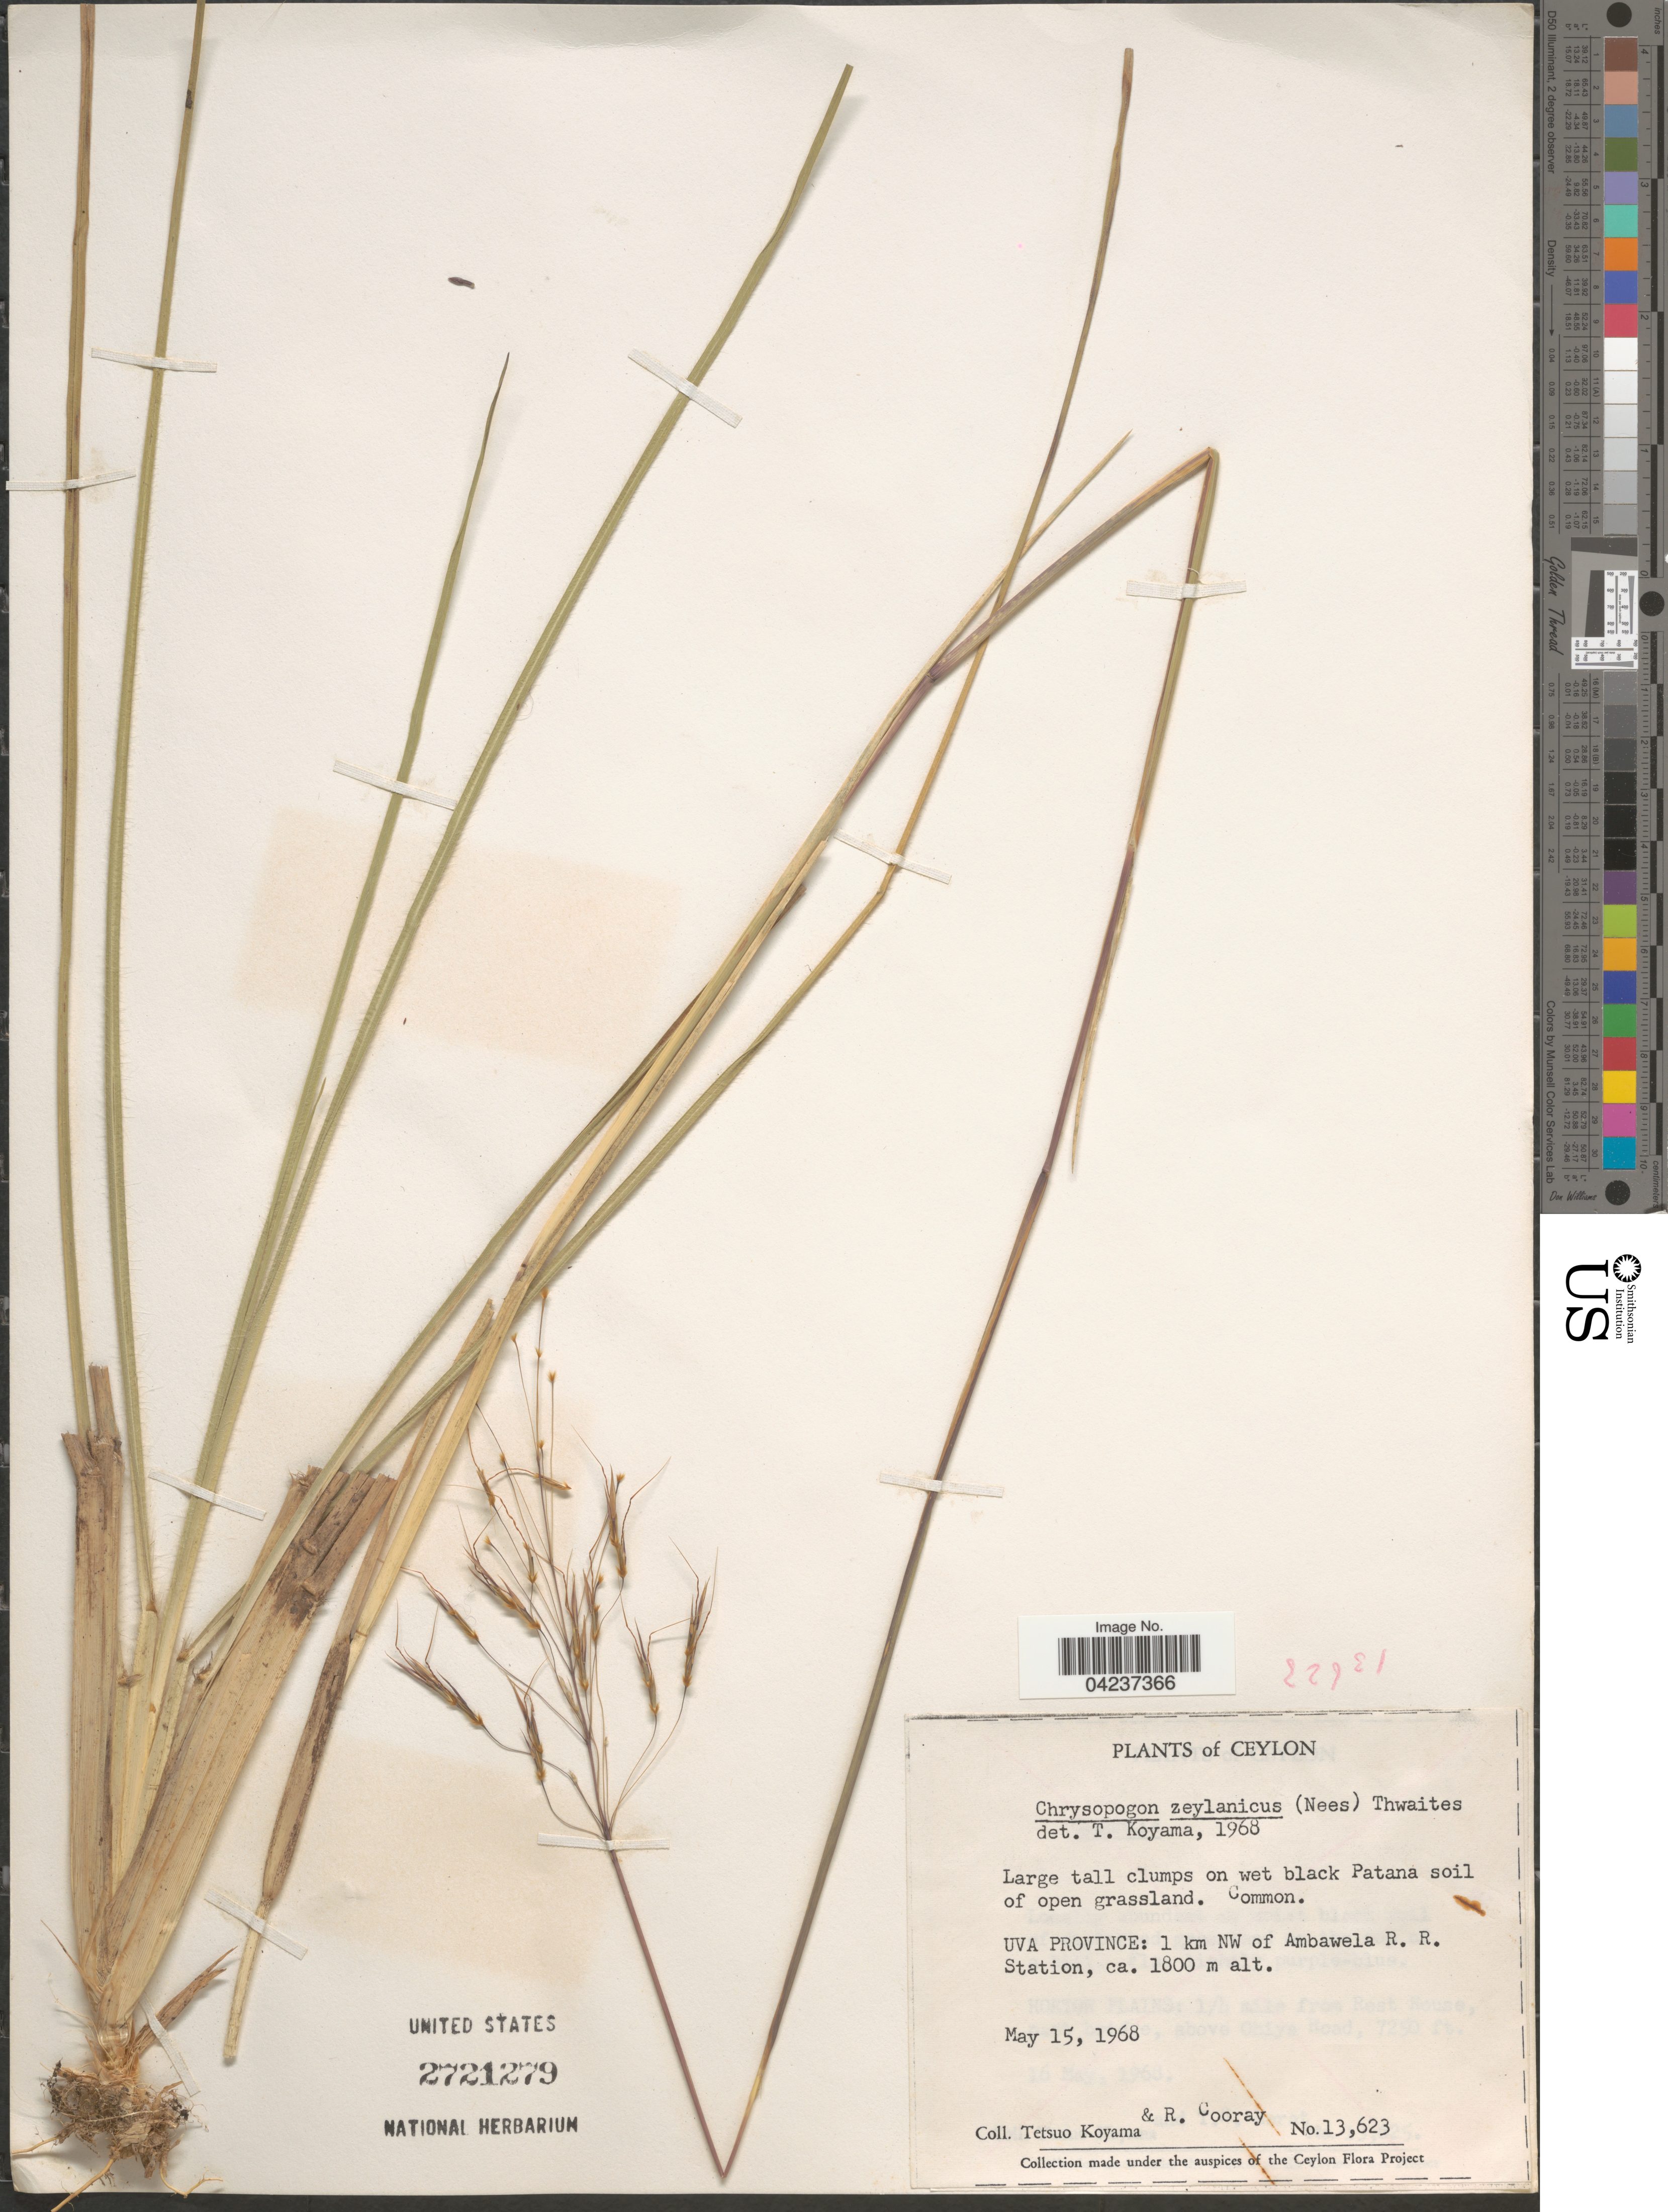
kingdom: Plantae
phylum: Tracheophyta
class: Liliopsida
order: Poales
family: Poaceae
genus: Chrysopogon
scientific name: Chrysopogon nodulibarbis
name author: (Hochst. ex Steud.) Henr.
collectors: T. Koyama & R. Cooray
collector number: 13623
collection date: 1968-05-15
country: Sri Lanka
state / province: Uva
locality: Ceylon. 1 km NW of Ambawela R. R. Station.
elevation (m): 1800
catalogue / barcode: US 2721279